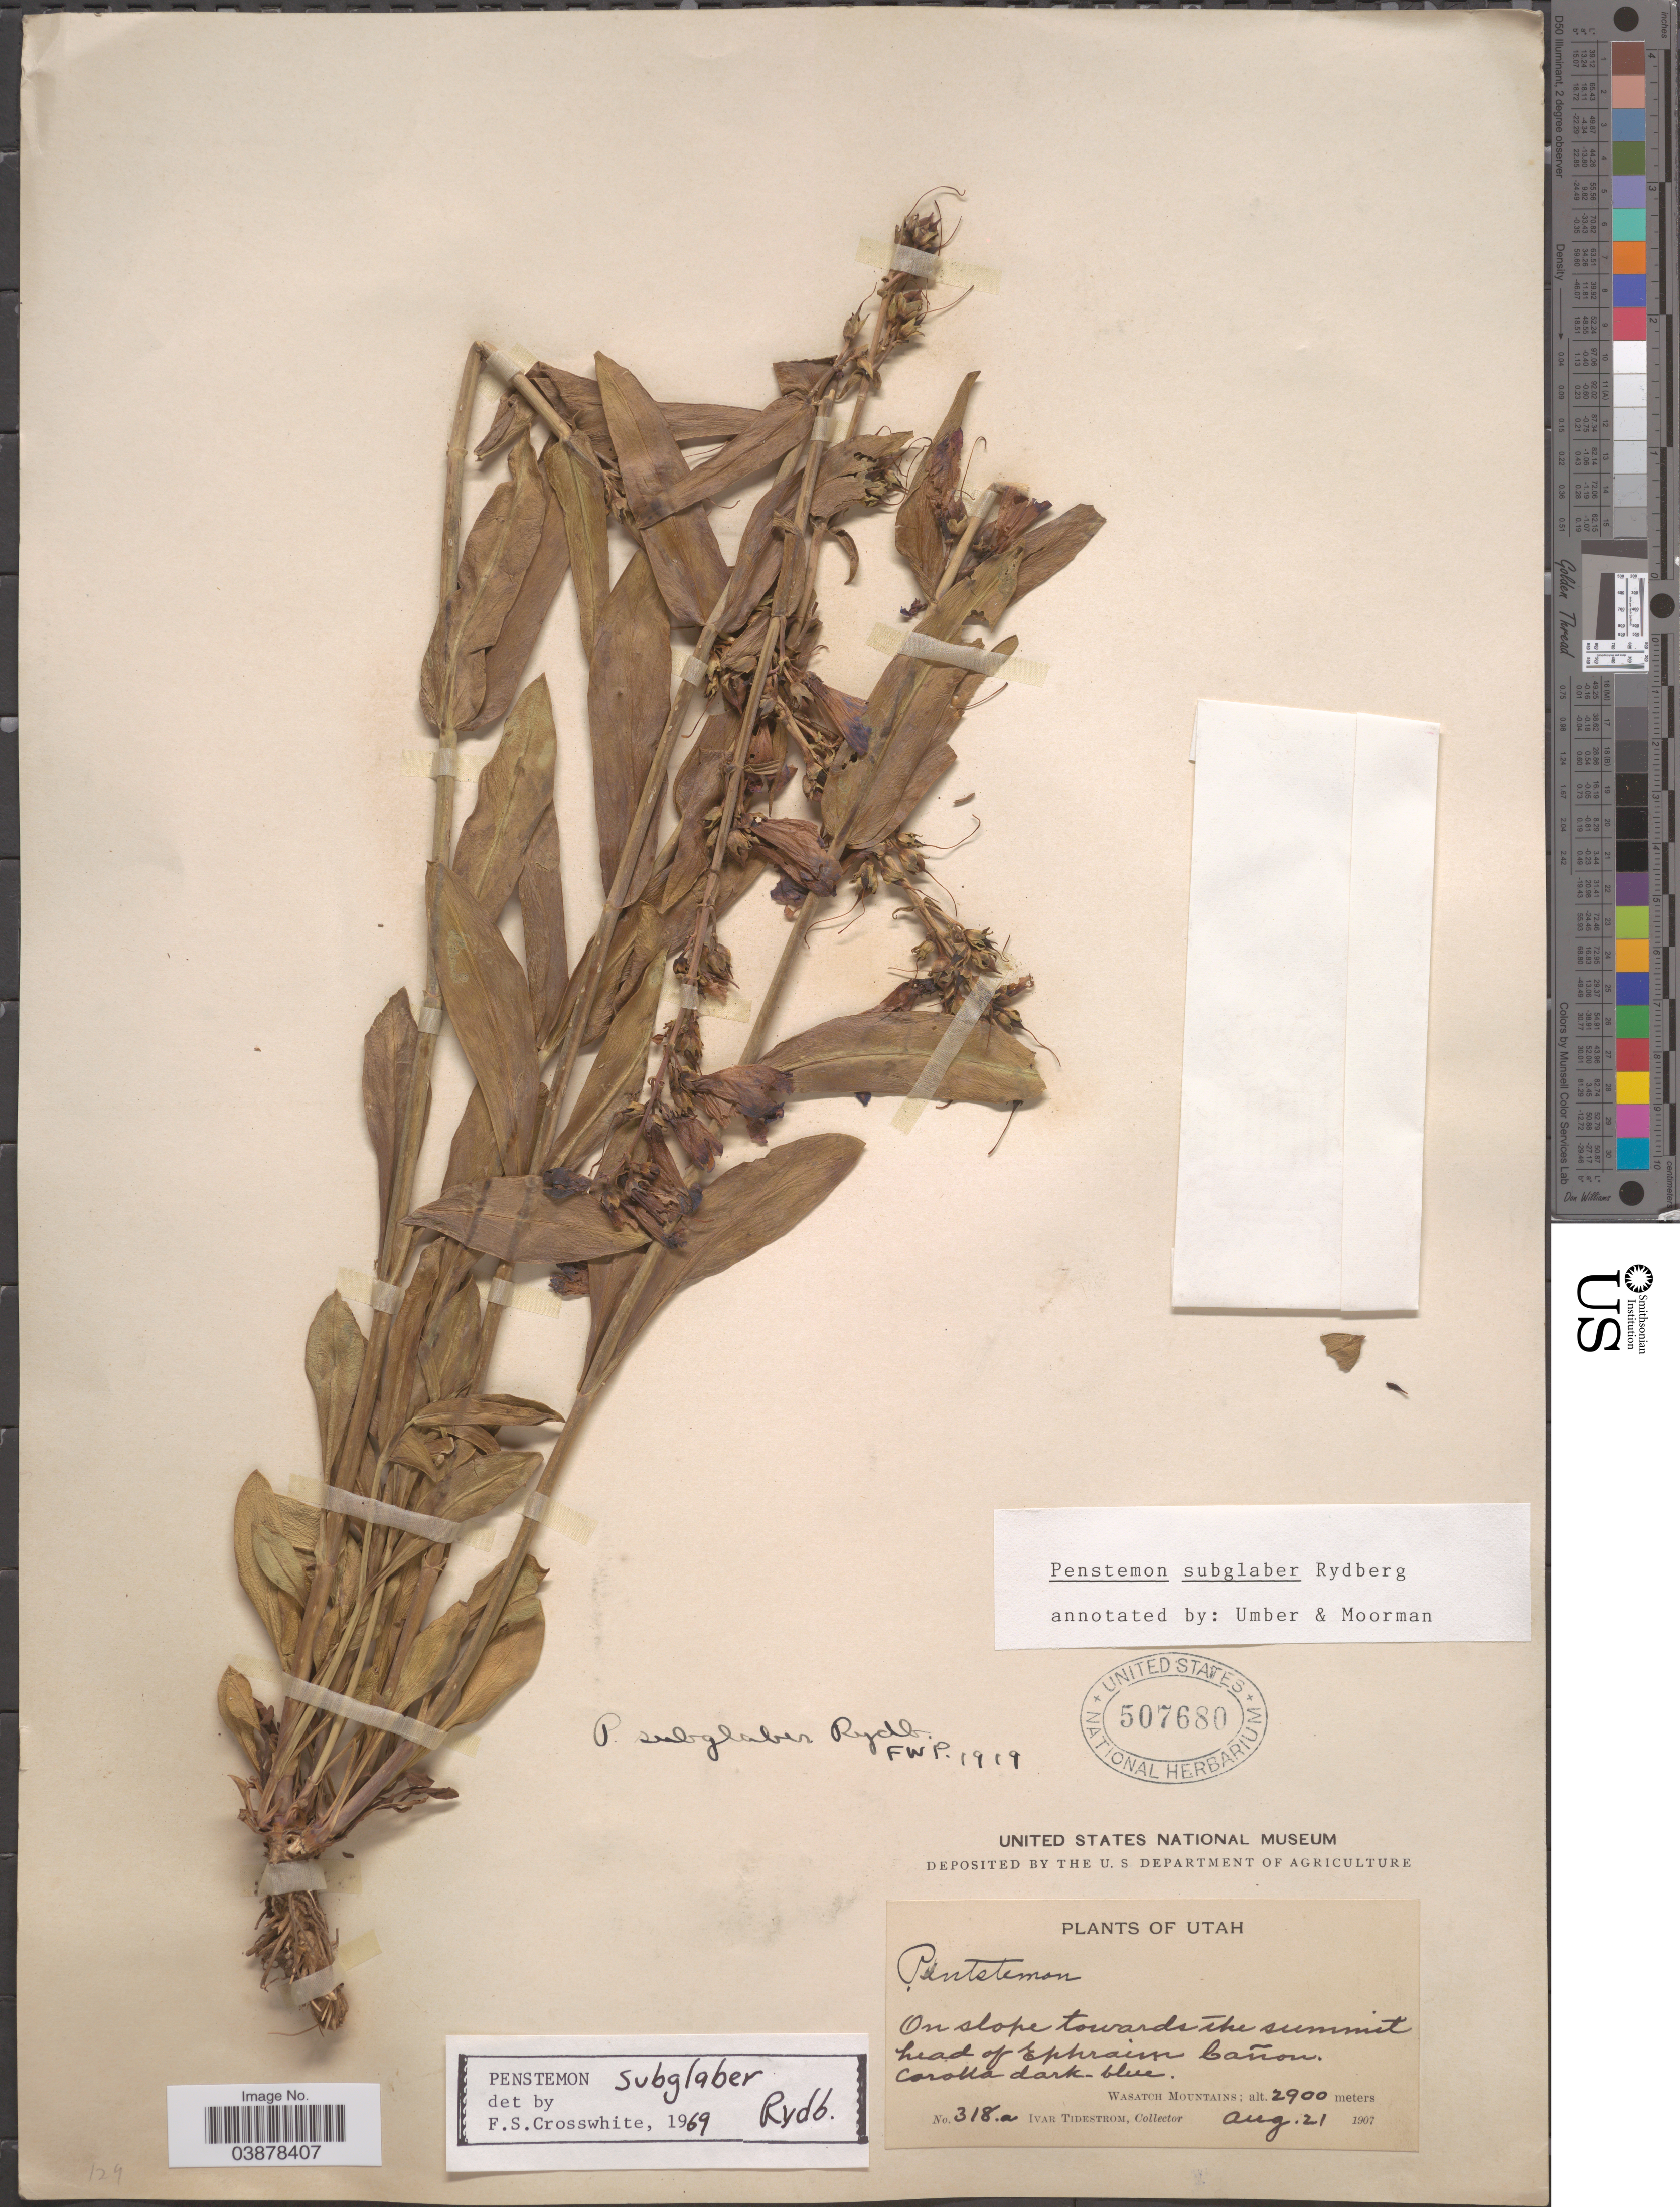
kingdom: Plantae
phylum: Tracheophyta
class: Magnoliopsida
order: Lamiales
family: Plantaginaceae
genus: Penstemon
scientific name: Penstemon subglaber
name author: Rydb.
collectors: I. F. Tidestrom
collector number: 318a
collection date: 1907-08-21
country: United States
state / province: Utah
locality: On slope towards the summit head of Ephraim Cañon. Wasatch Mountains.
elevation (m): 2900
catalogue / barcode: US 507680